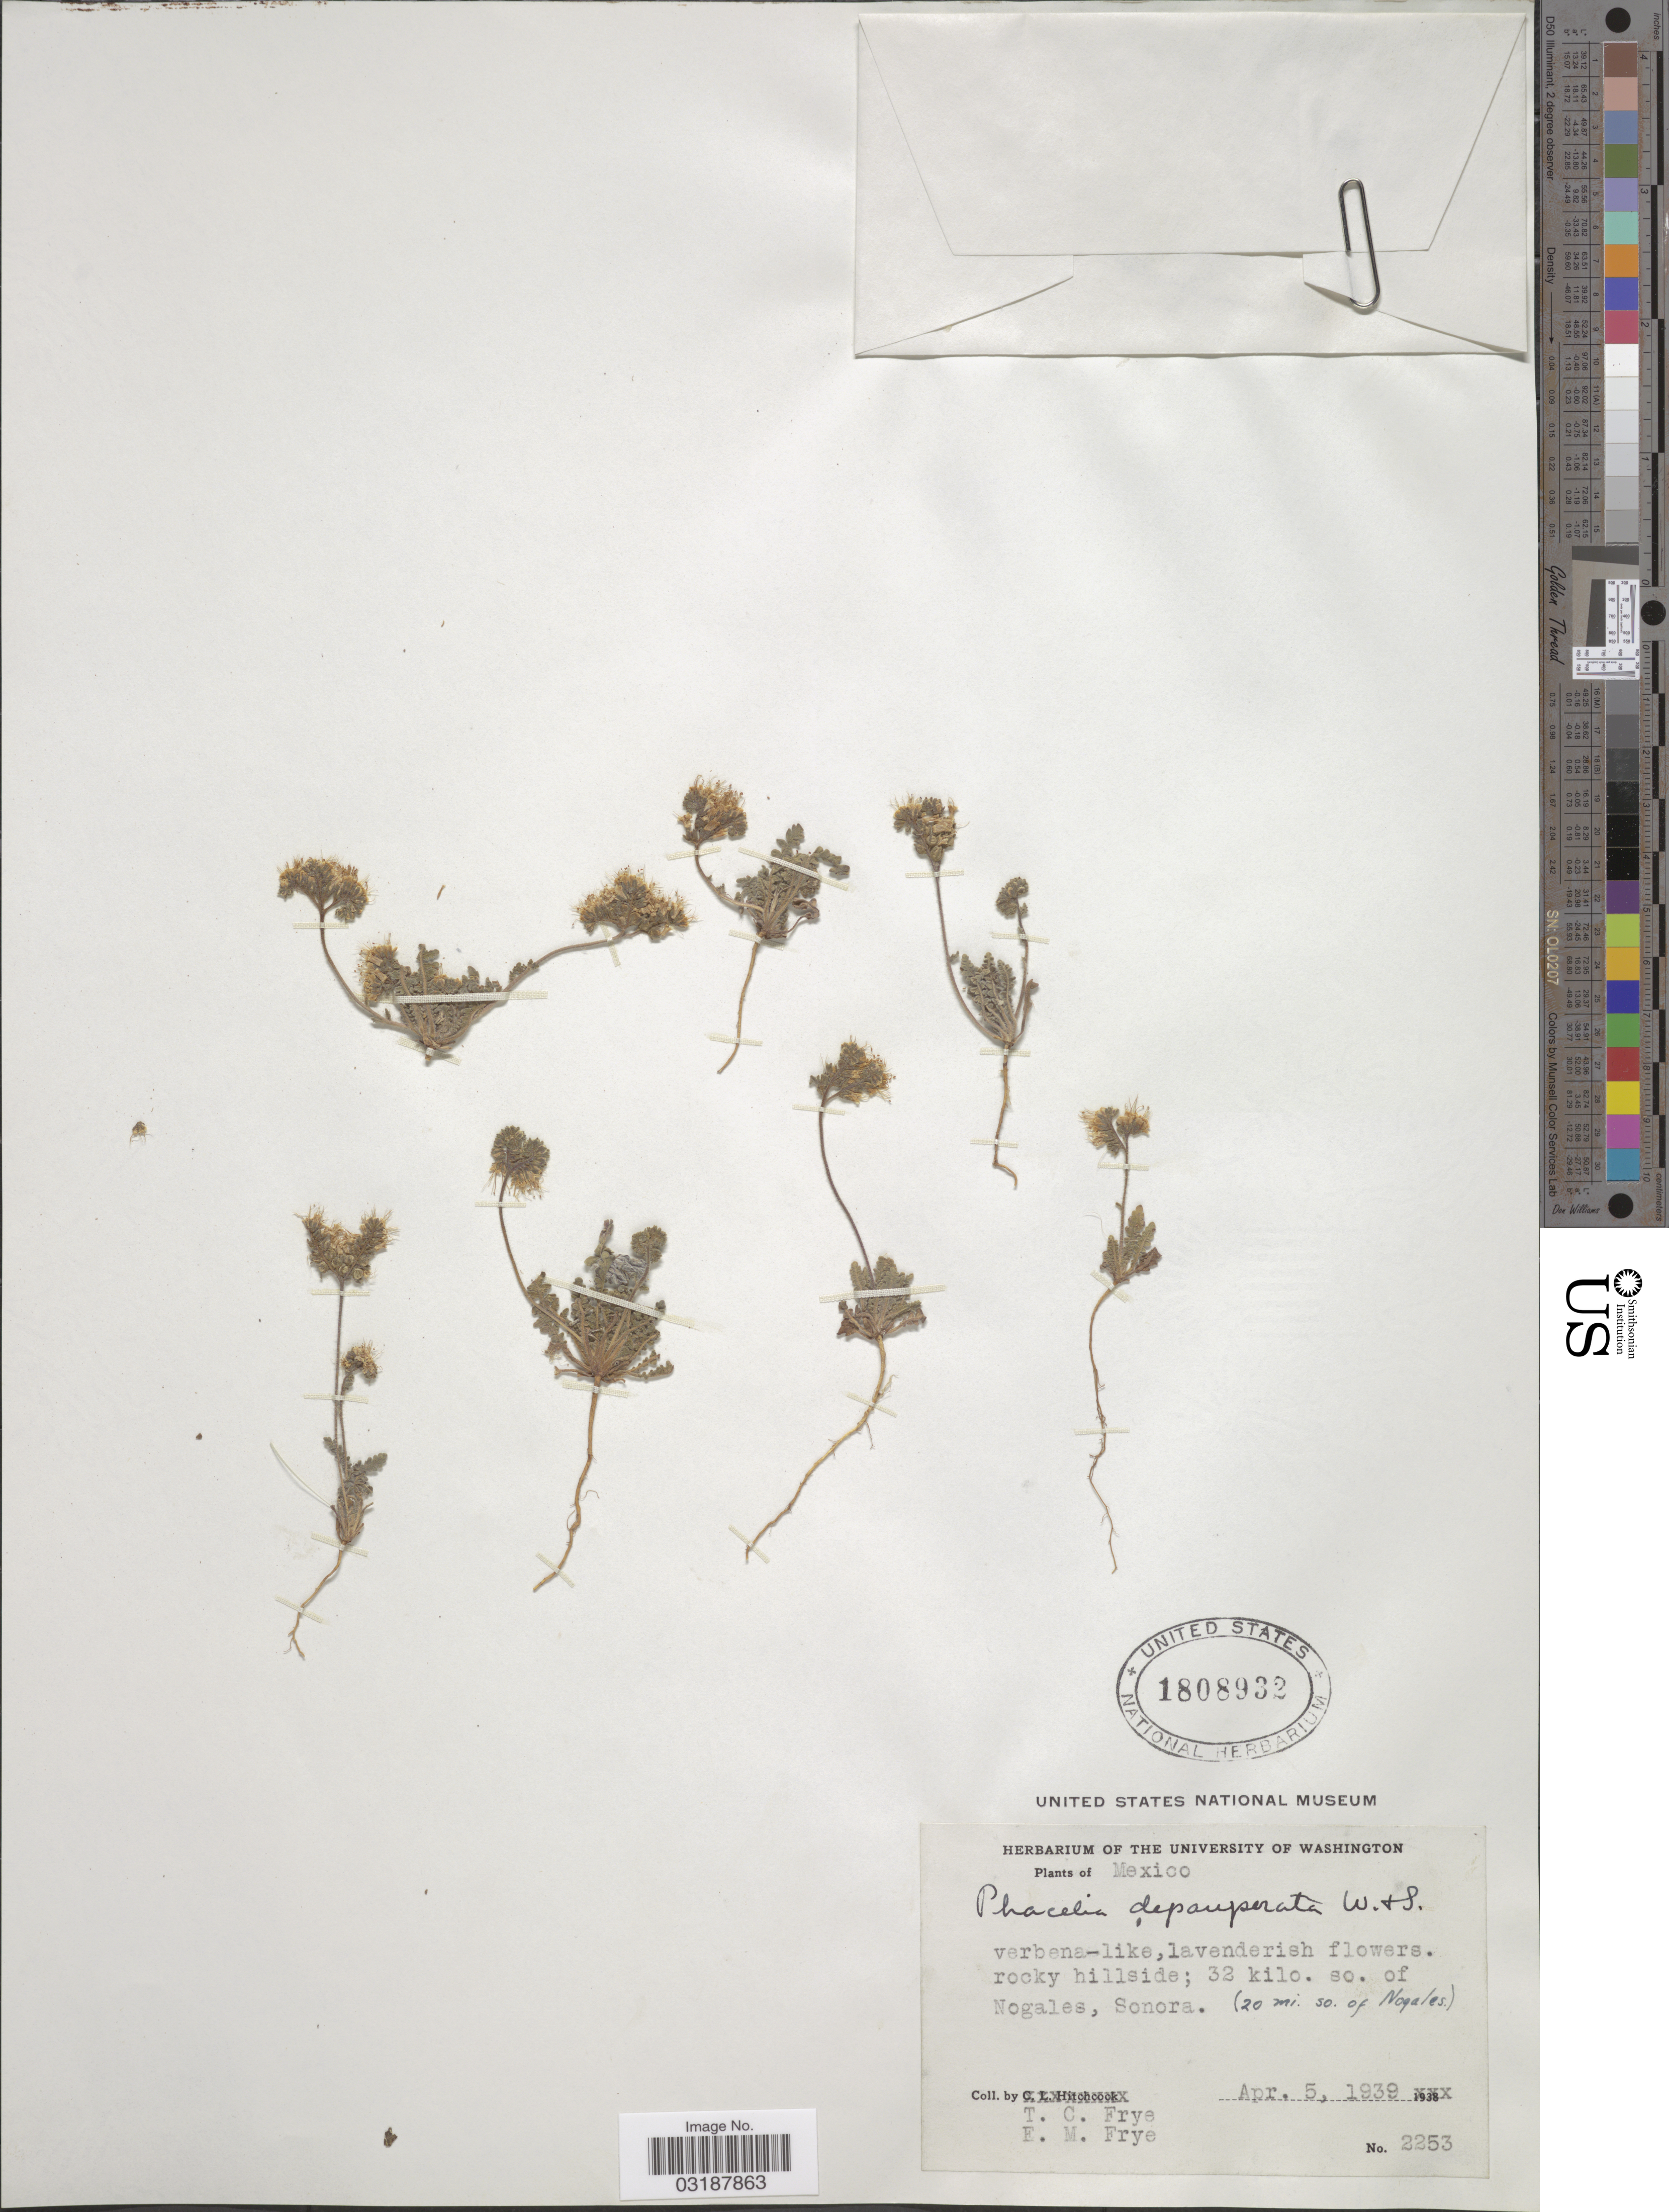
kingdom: Plantae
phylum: Tracheophyta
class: Magnoliopsida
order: Boraginales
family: Hydrophyllaceae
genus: Phacelia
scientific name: Phacelia depauperata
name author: Wooton & Standl.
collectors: T. C. Frye & E. Frye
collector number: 2253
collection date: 1939-04-05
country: Mexico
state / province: Sonora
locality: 32 kilo. so. of Nogales, Sonora, (20 mi. so. of Nogales).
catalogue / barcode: US 1808932